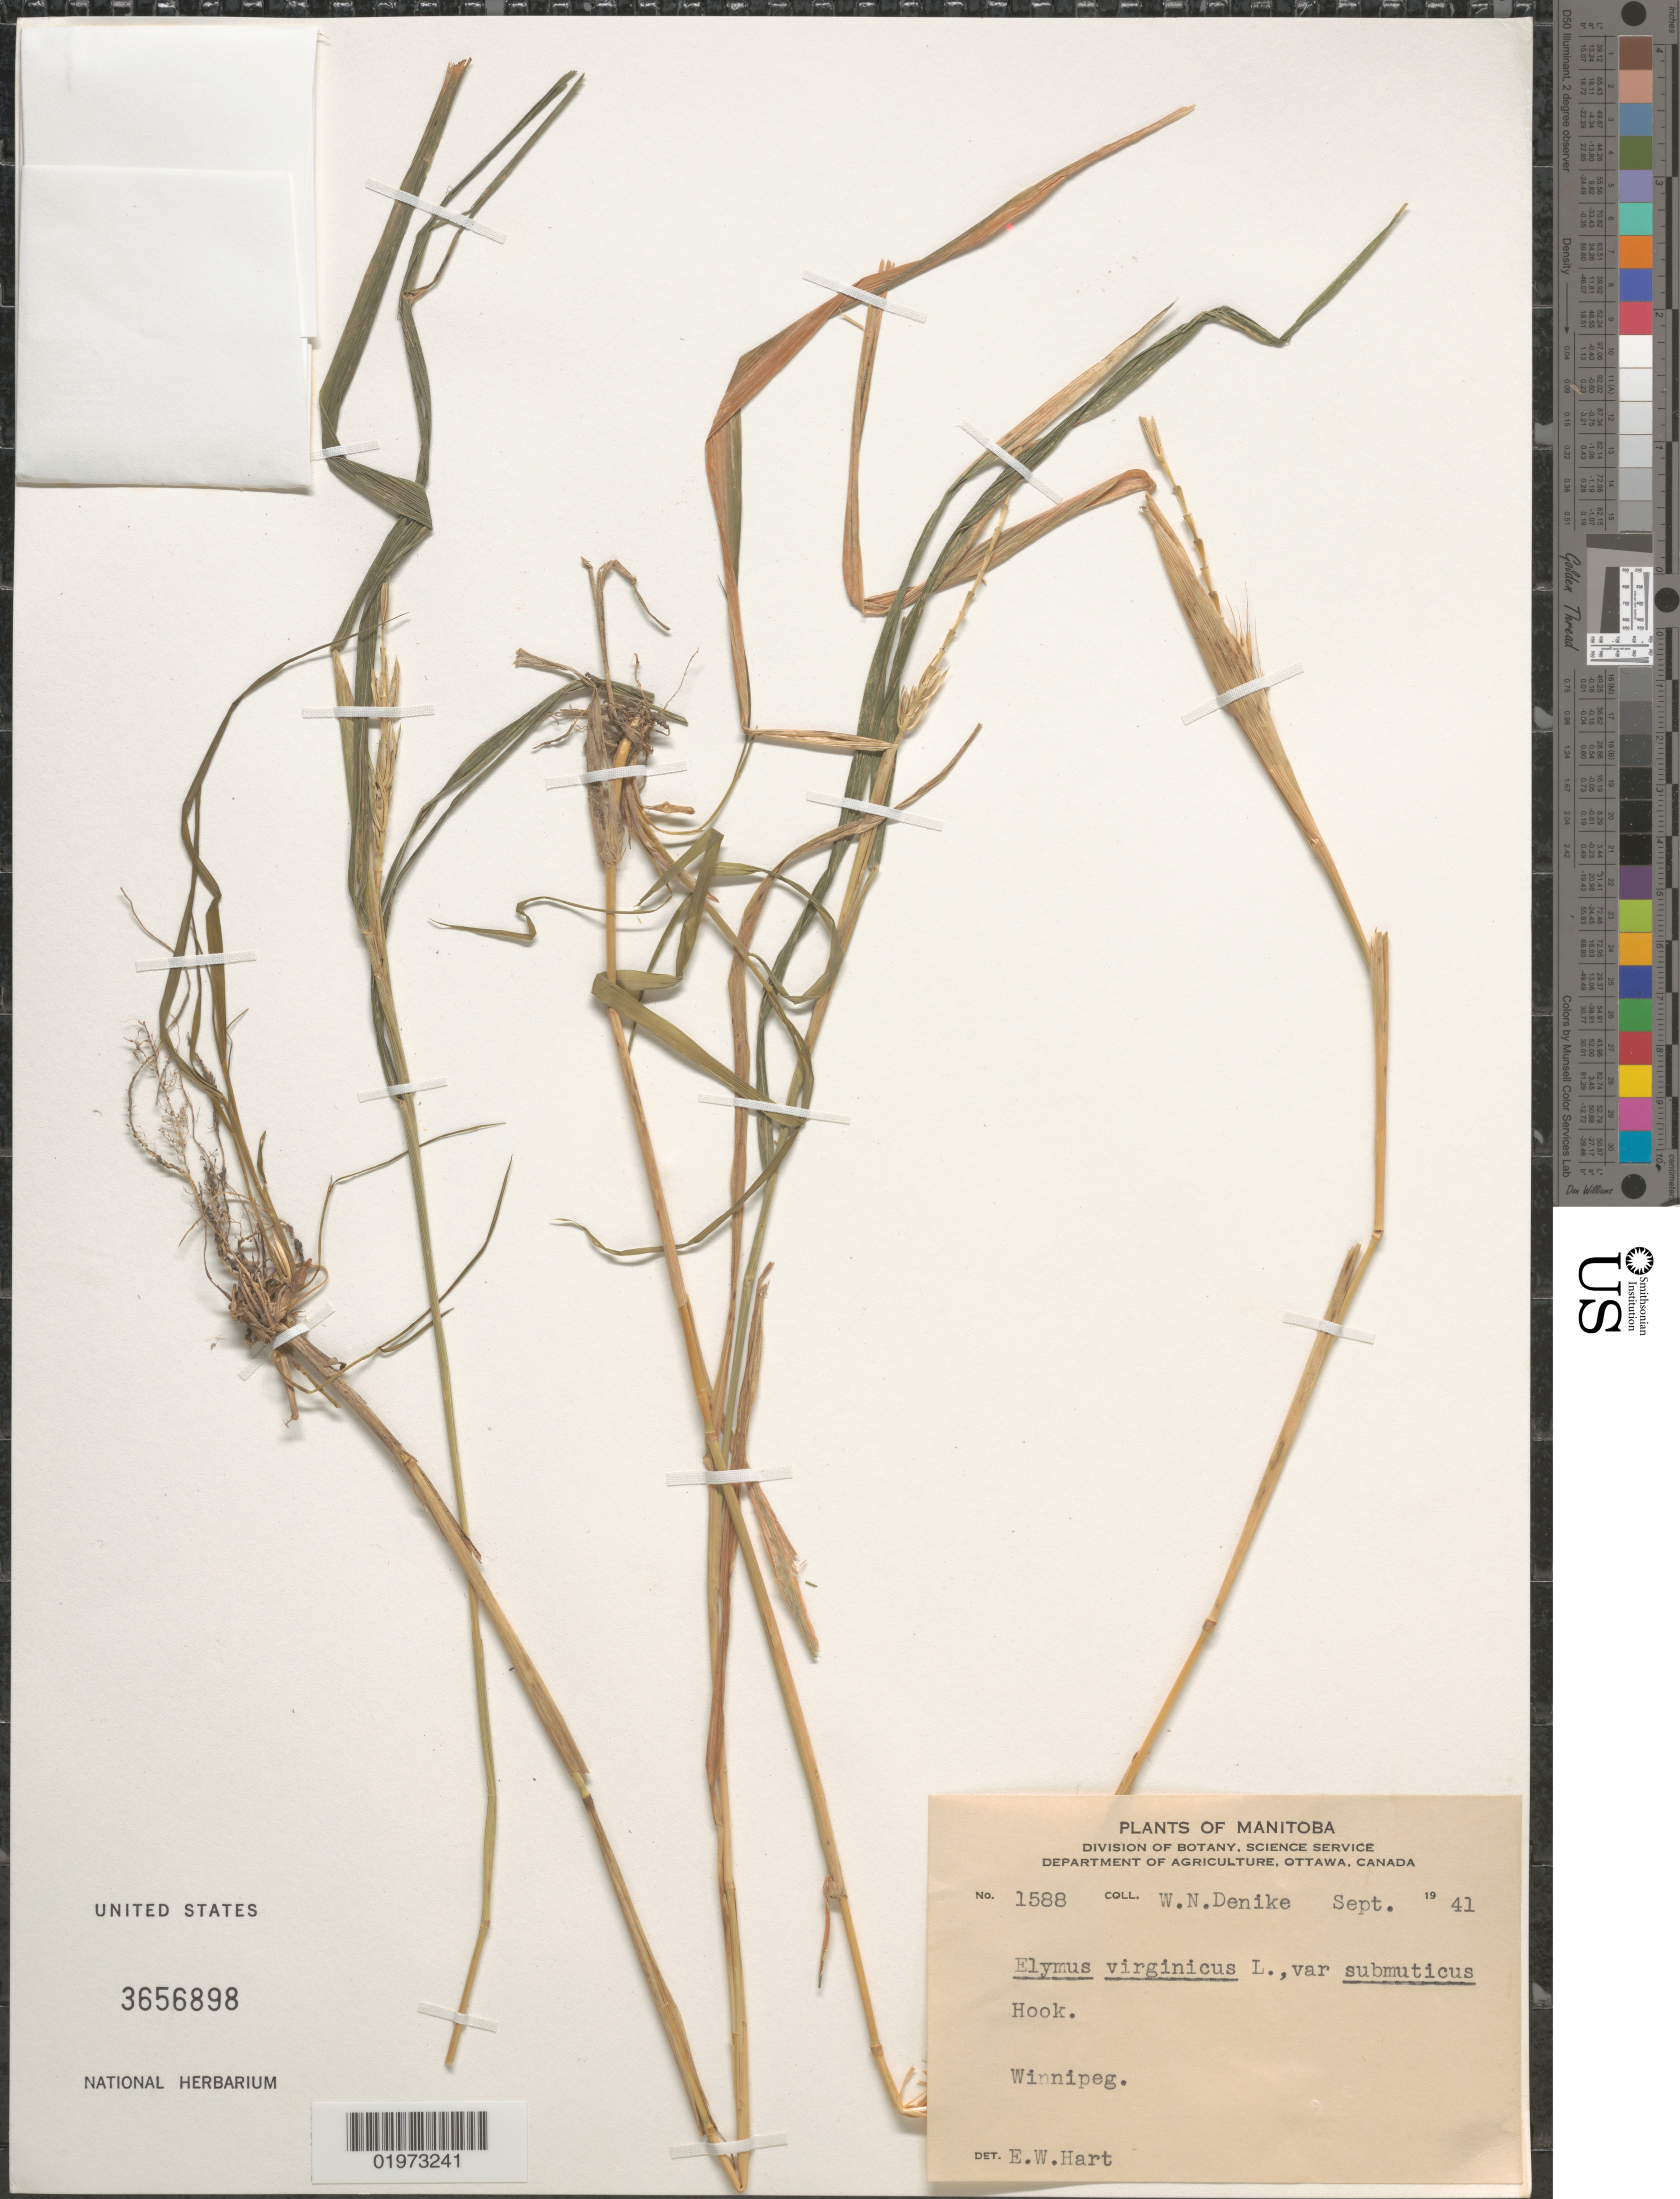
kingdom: Plantae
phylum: Tracheophyta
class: Liliopsida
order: Poales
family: Poaceae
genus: Elymus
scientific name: Elymus virginicus var. virginicus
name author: L.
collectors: W. Denike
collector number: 1588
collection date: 1941-09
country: Canada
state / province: Manitoba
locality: Winnipeg.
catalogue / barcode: US 3656898